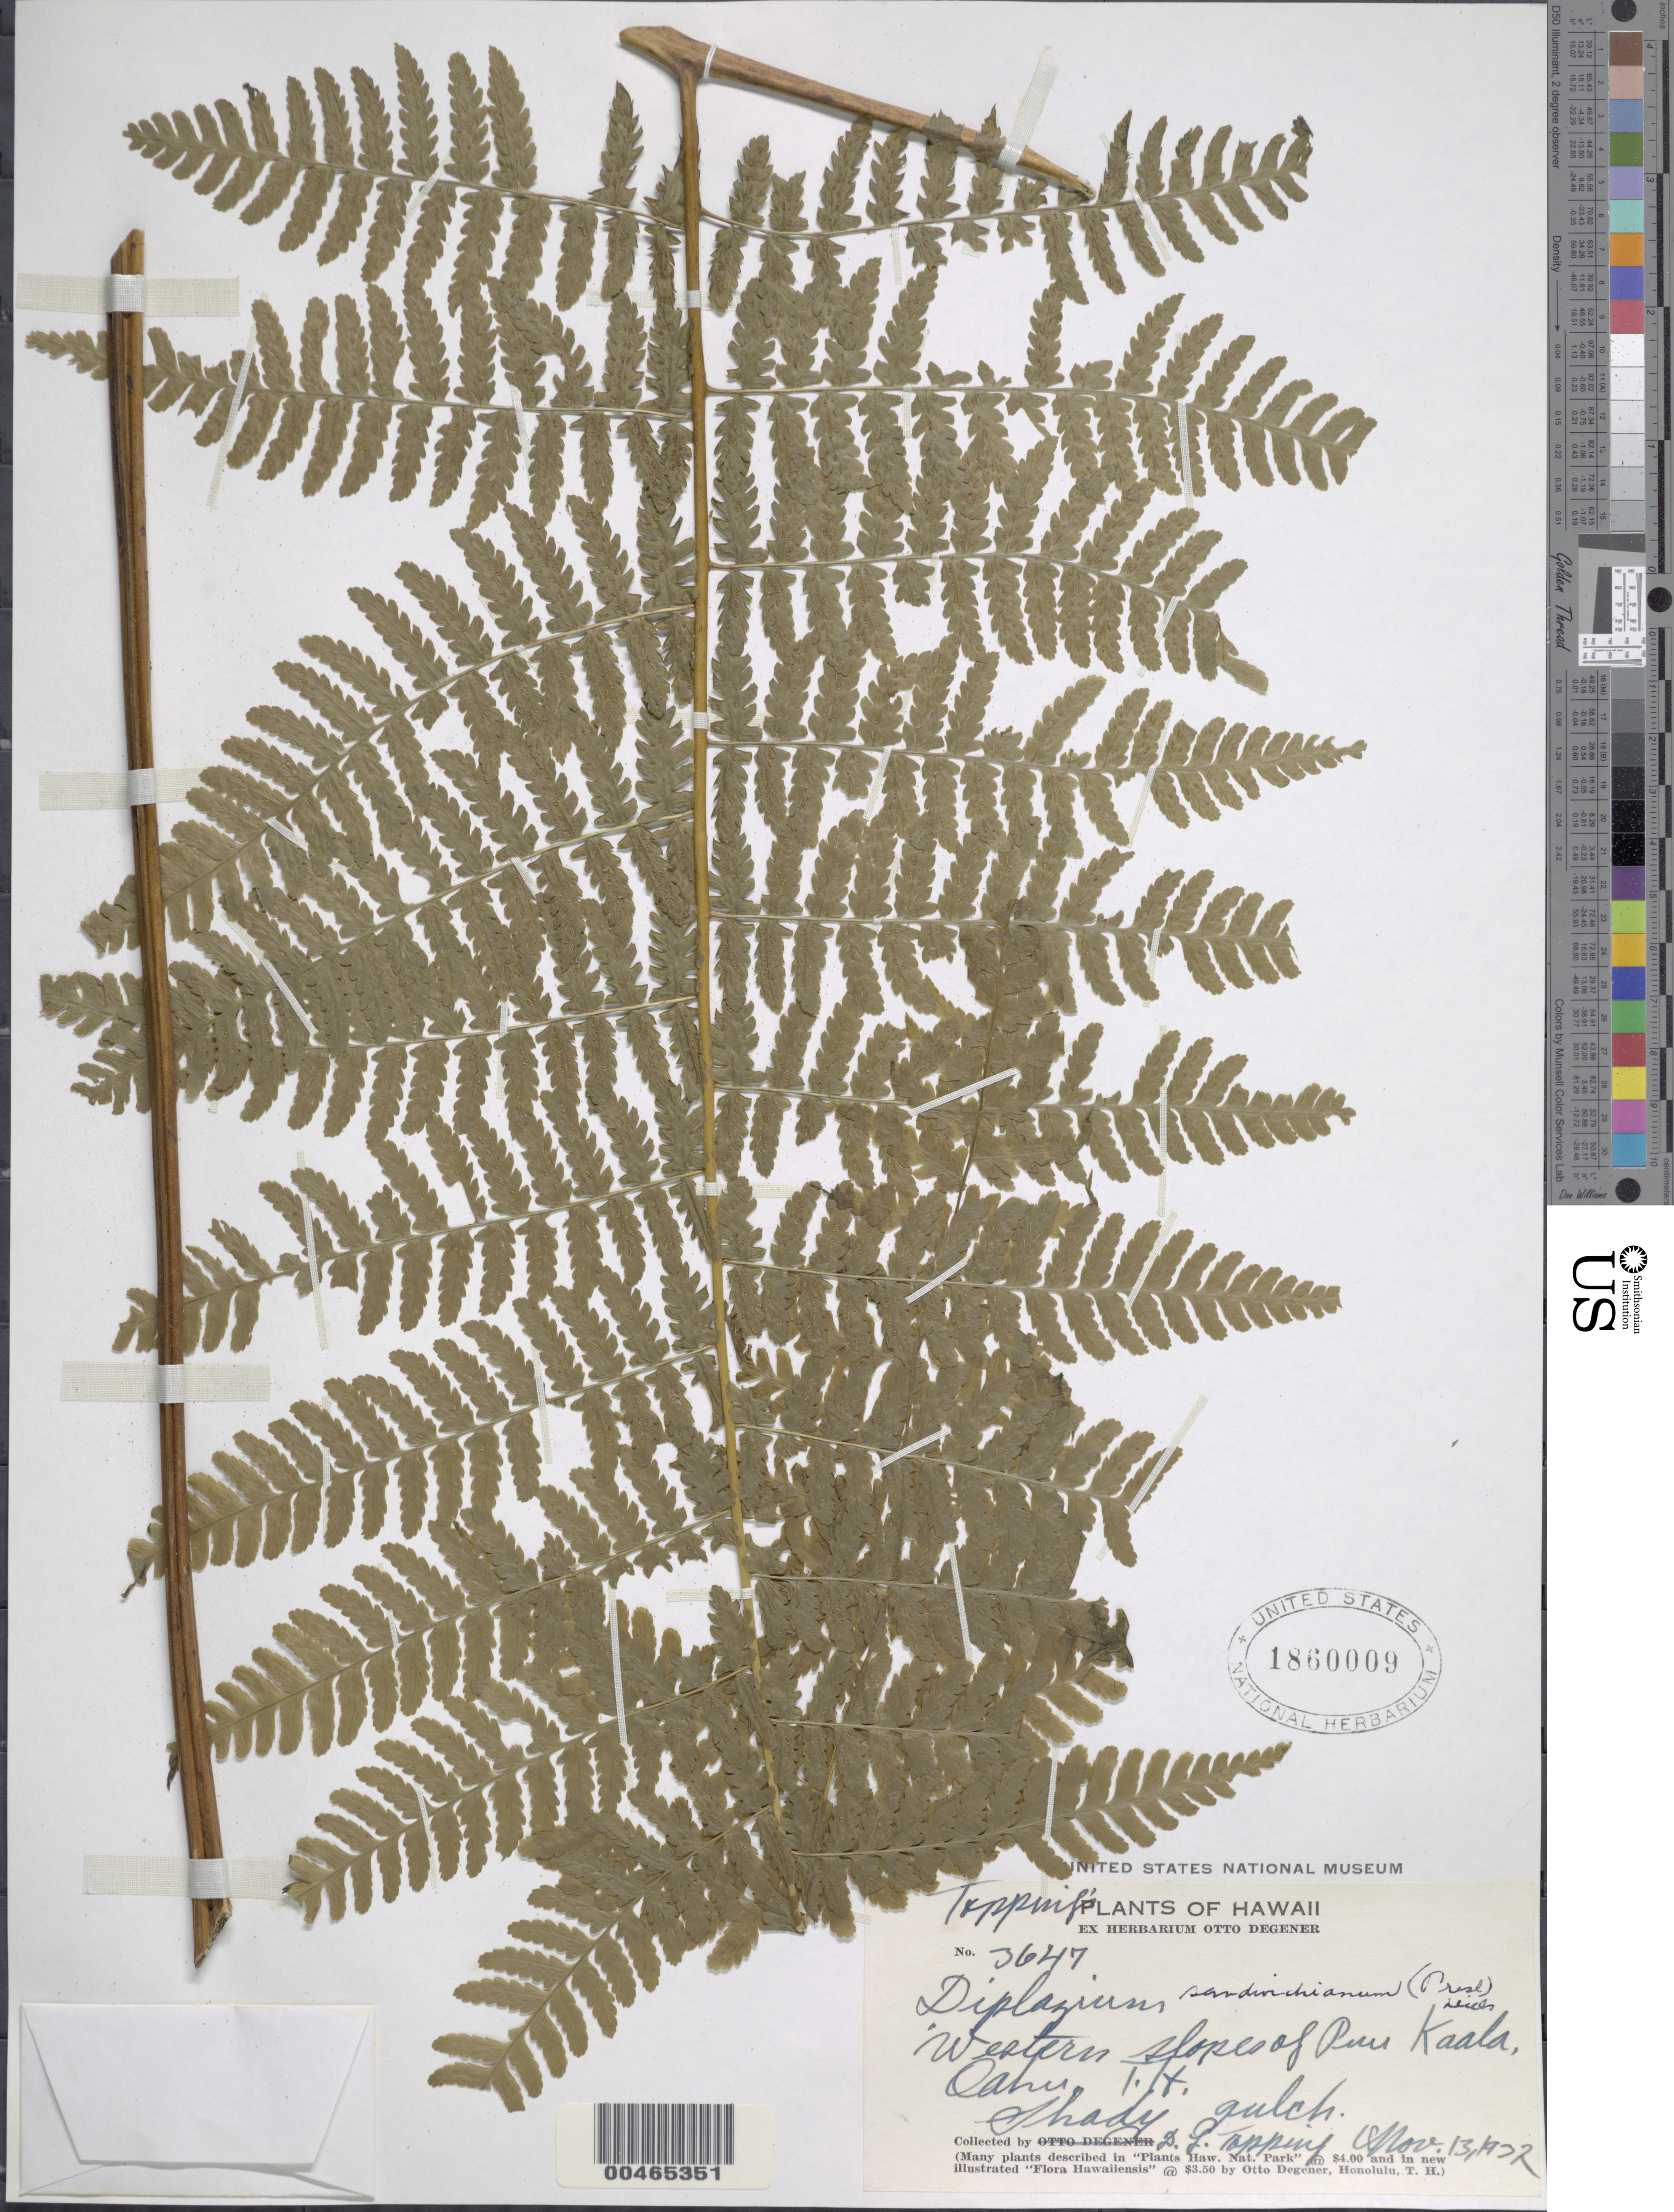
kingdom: Plantae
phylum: Tracheophyta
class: Polypodiopsida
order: Polypodiales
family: Athyriaceae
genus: Diplazium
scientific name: Diplazium sandwichianum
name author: (C. Presl) Diels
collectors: D. L. Topping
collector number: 3647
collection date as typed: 13 Nov 1932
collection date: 1932-11-13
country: United States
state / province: Hawaii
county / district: Honolulu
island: Oahu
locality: Western slopes of Puu Kaala, Oahu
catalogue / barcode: US 1860009